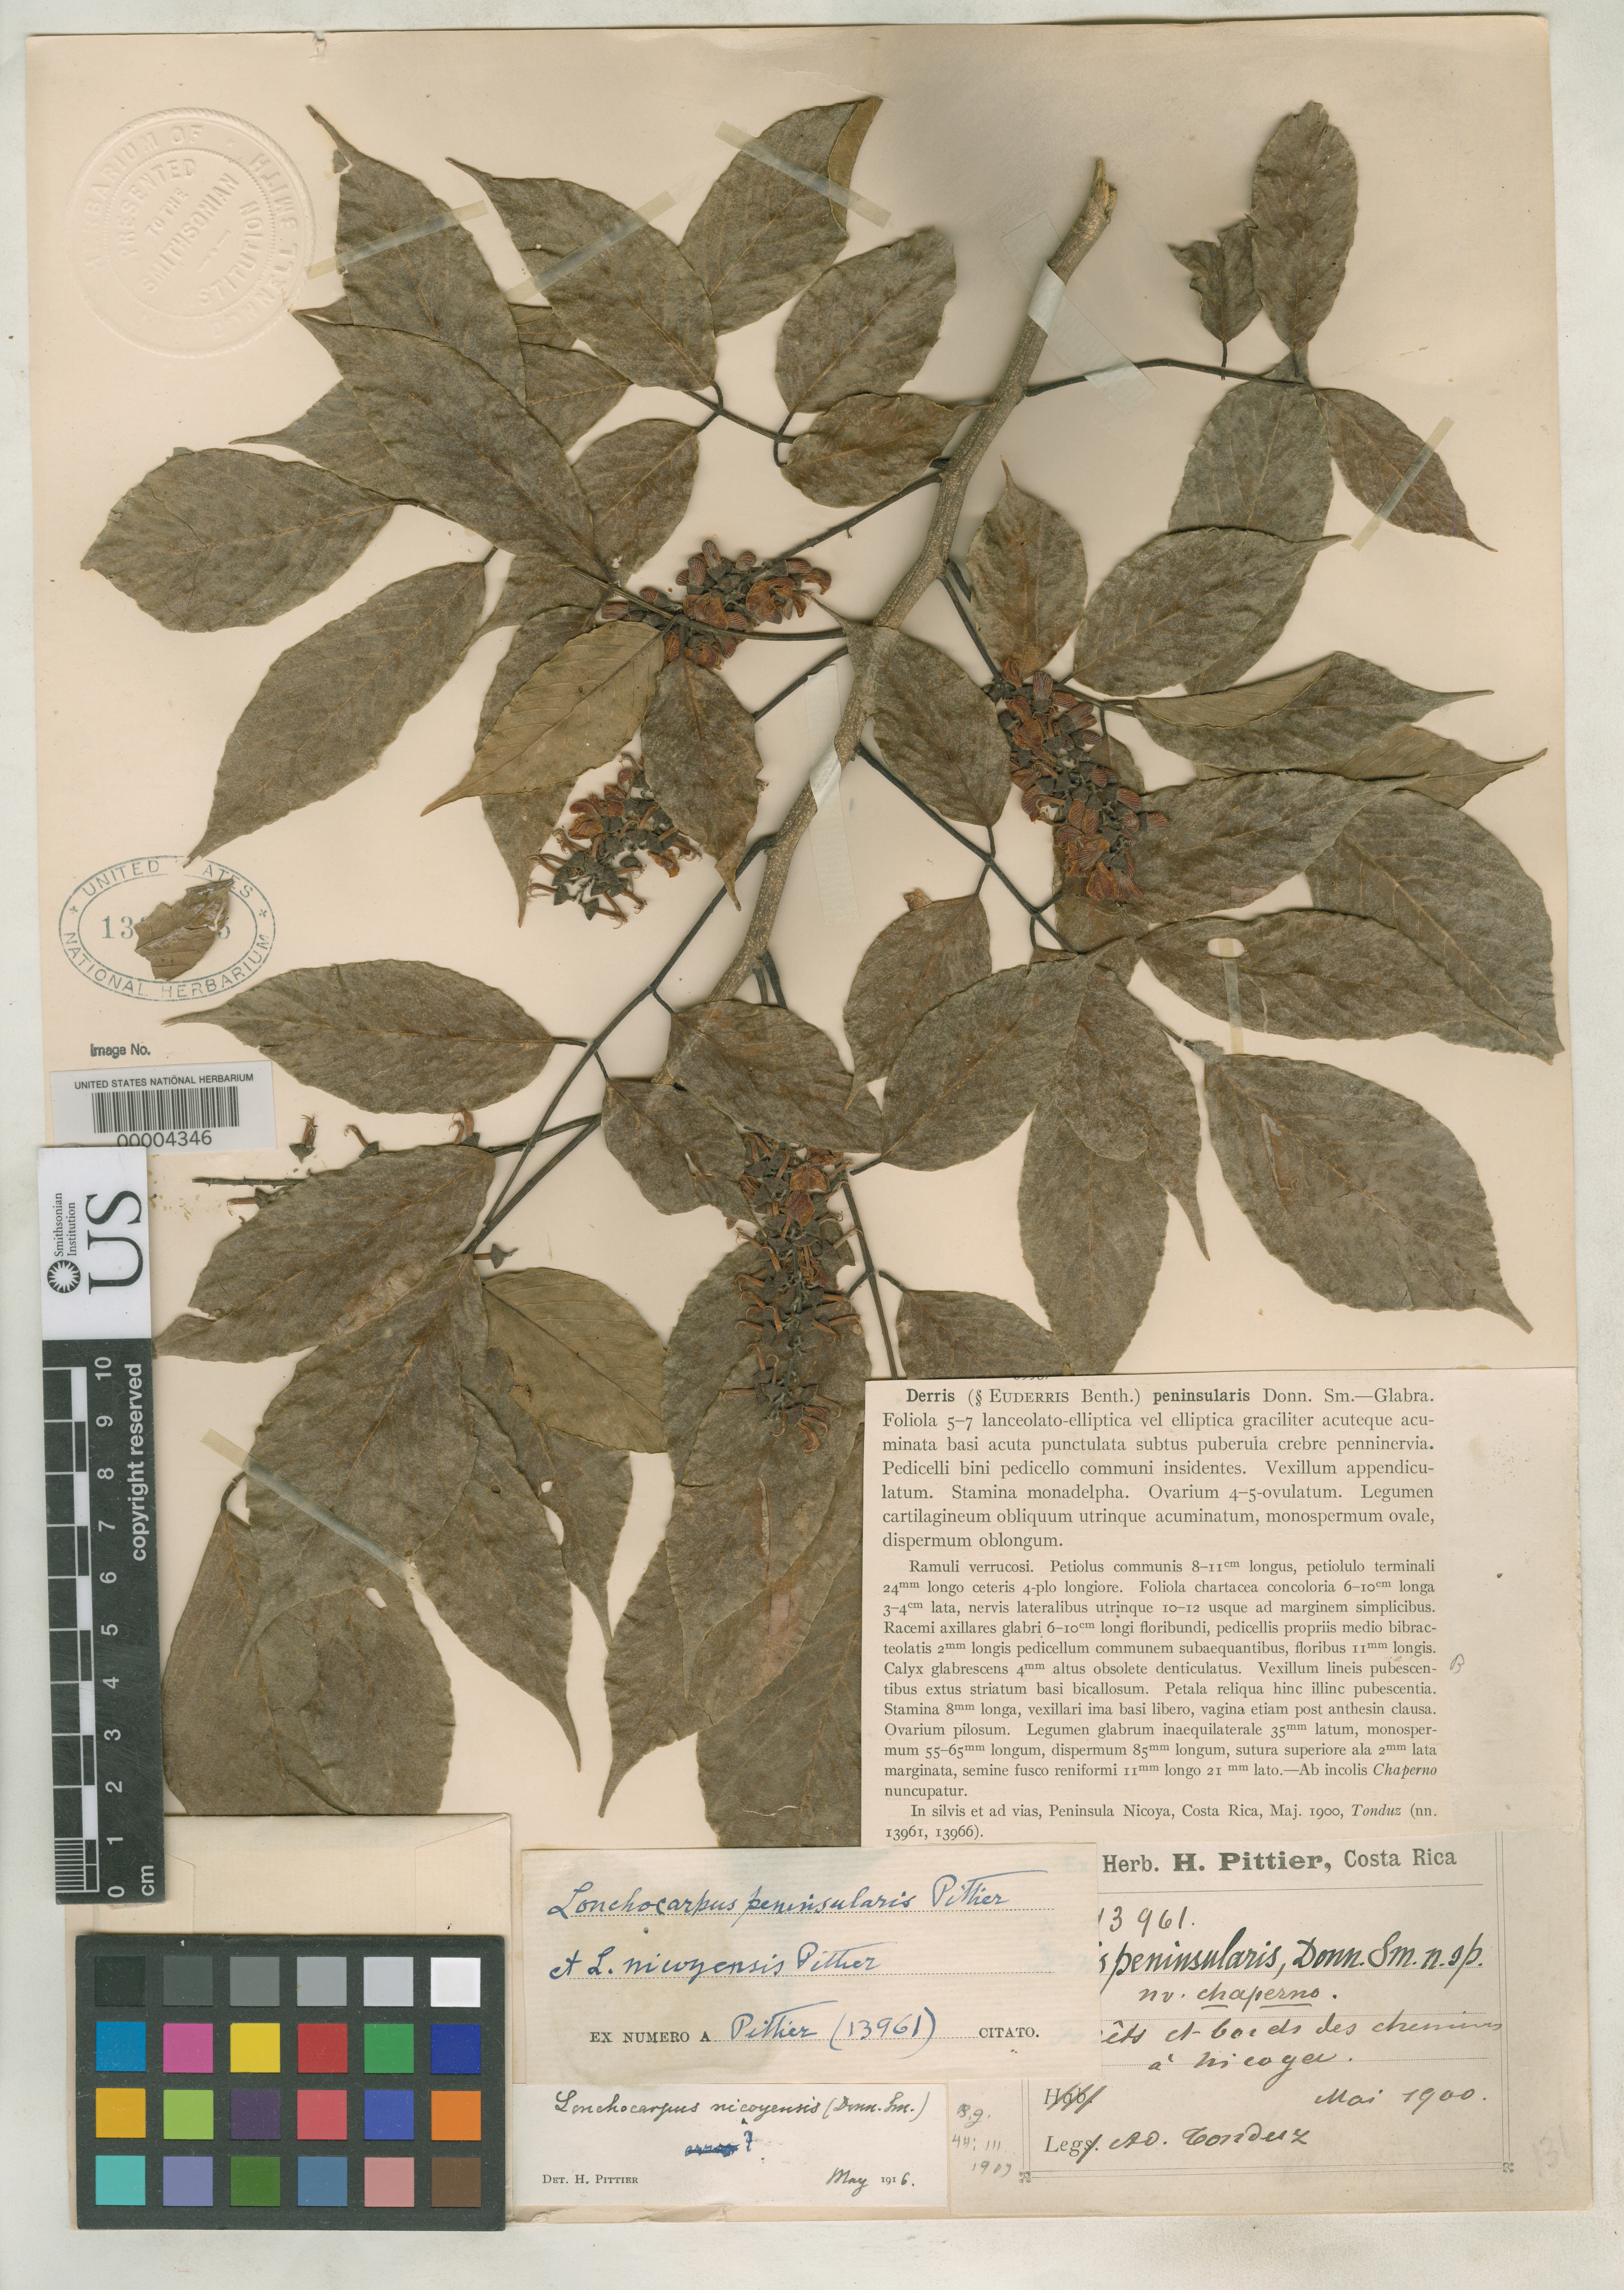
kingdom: Plantae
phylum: Tracheophyta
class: Magnoliopsida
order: Fabales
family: Fabaceae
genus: Derris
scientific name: Derris peninsularis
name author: Donn. Sm.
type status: Syntype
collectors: H. F. Pittier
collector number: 13961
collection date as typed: May 1900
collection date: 1900-05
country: Costa Rica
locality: Nicoya Peninsula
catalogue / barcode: US 1337525